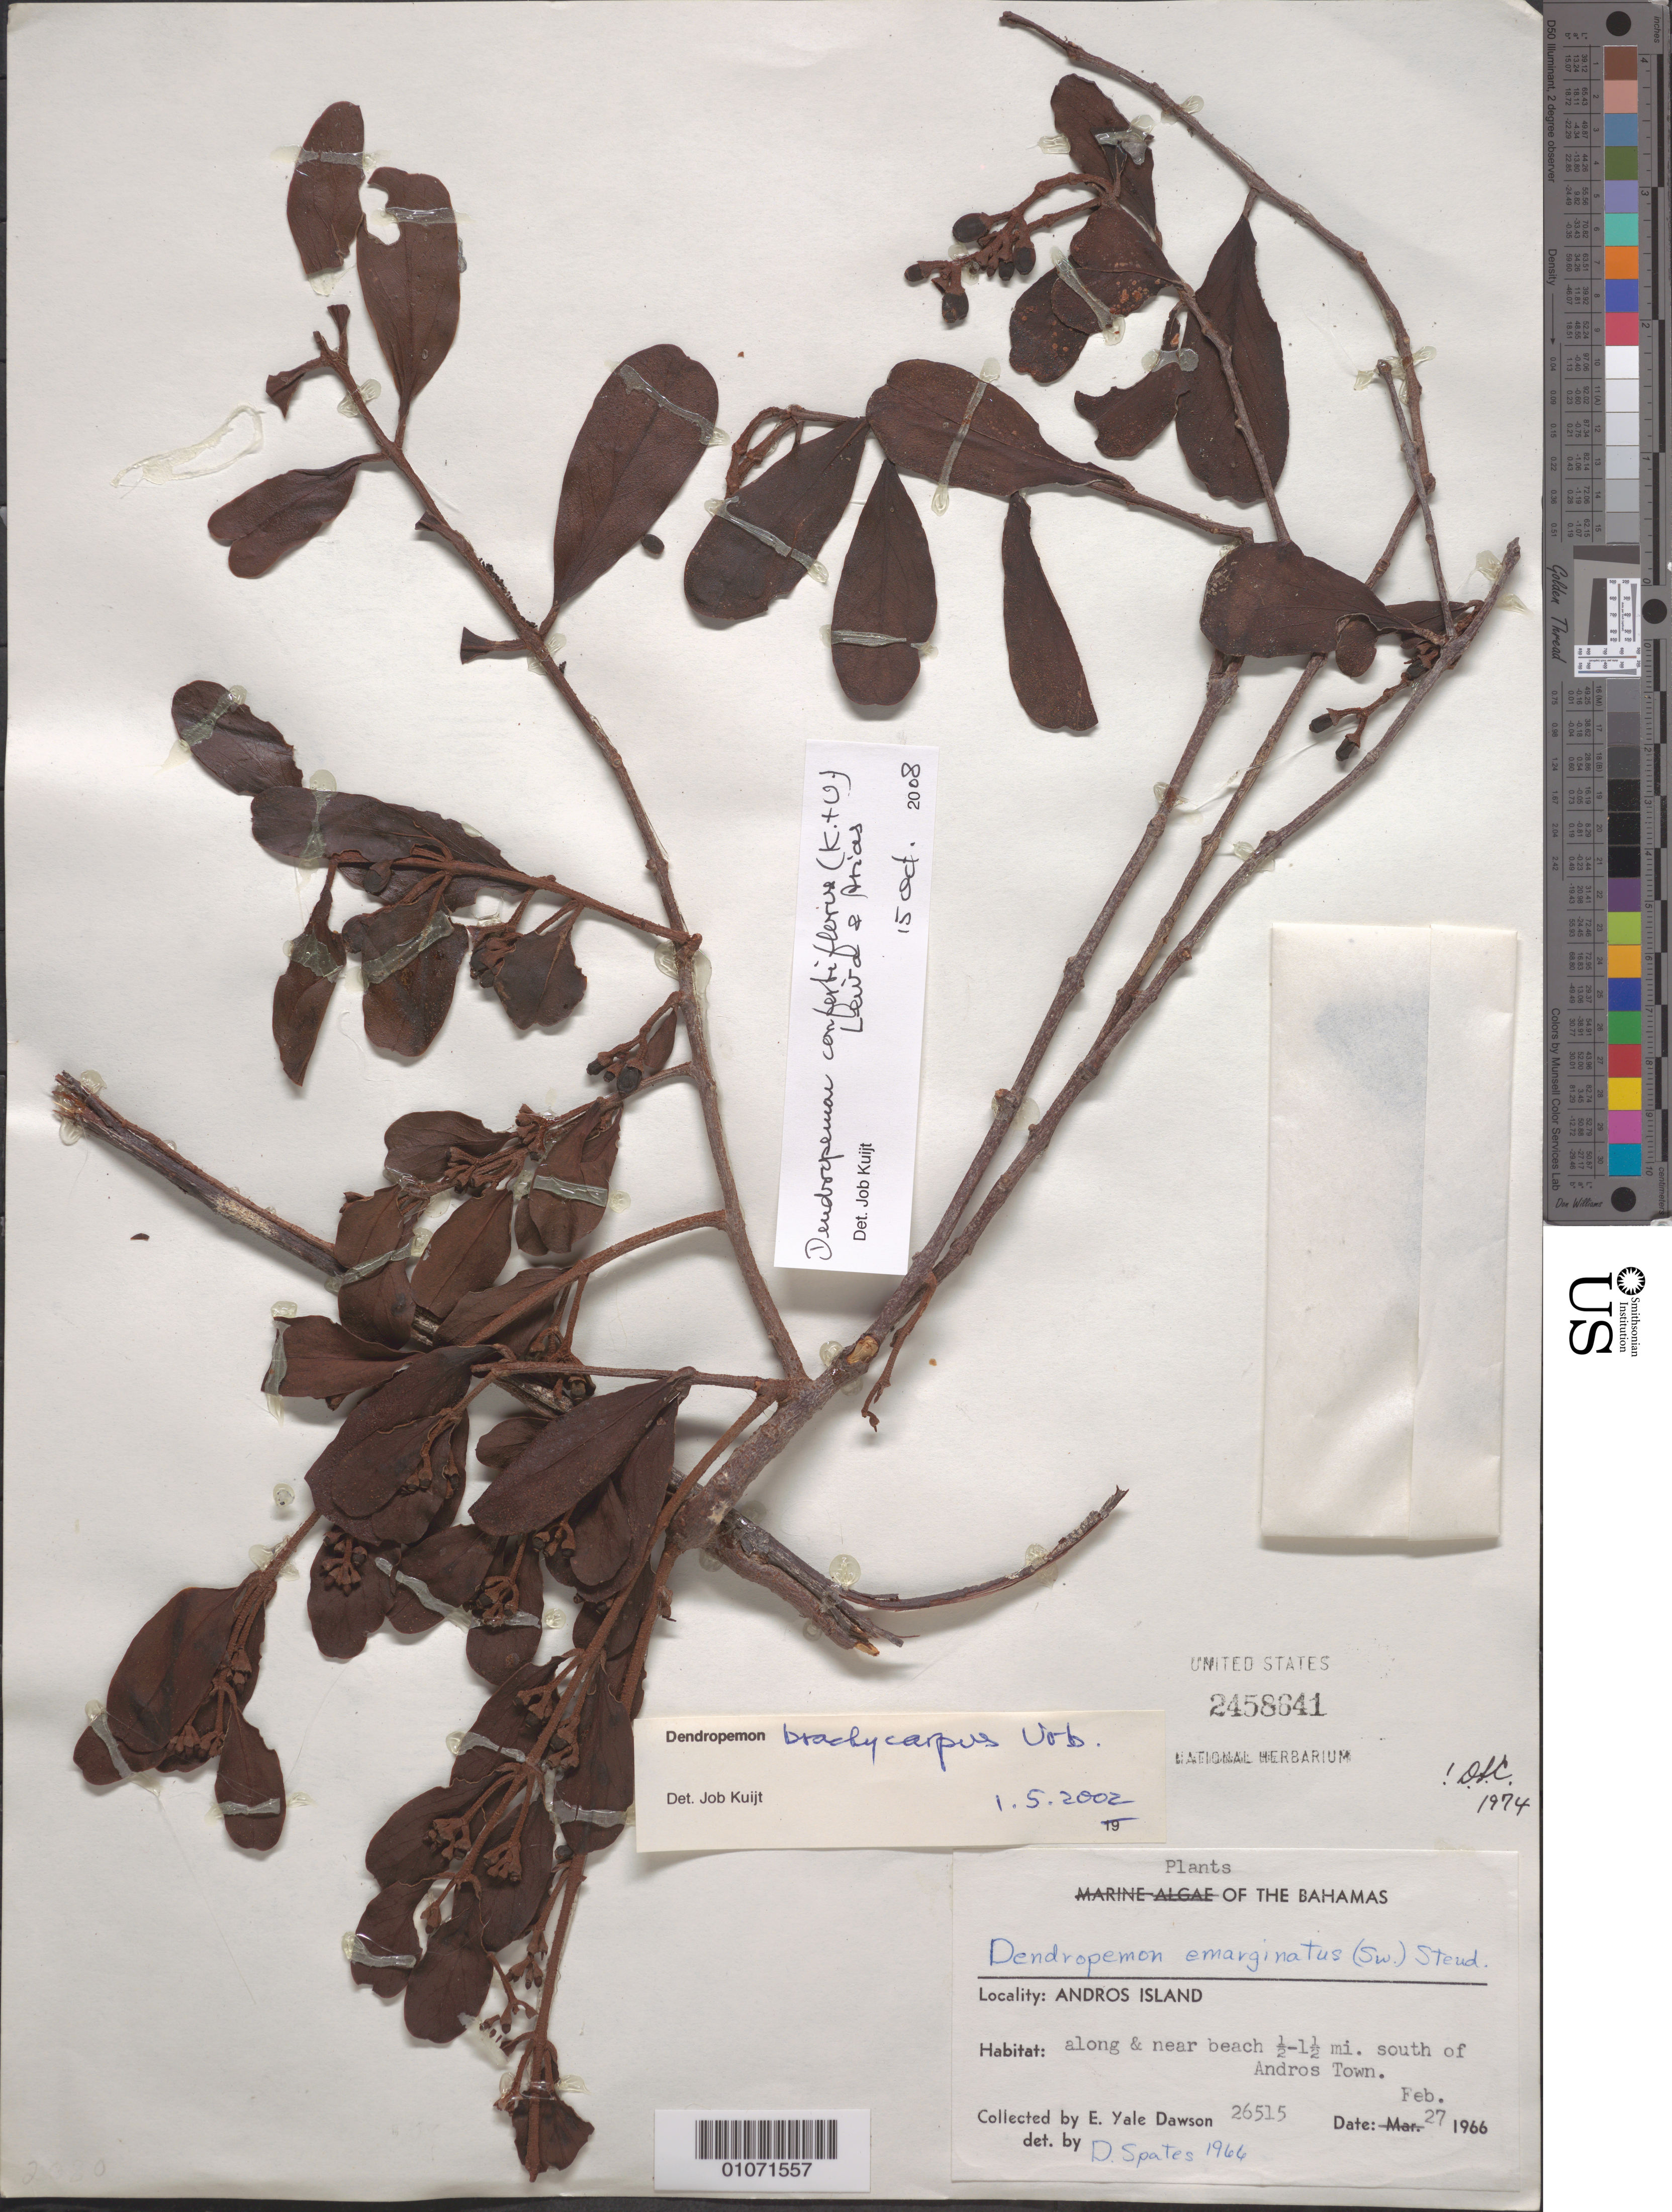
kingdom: Plantae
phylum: Tracheophyta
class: Magnoliopsida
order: Santalales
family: Loranthaceae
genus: Dendropemon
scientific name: Dendropemon confertiflorus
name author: (Krug & Urb.) Leiva & I. Arias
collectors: E. Y. Dawson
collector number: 26515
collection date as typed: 26 Feb 1966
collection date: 1966-02-26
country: Bahamas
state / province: South Andros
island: Andros I.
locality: Along and near beach 0.5-1.5mi. south of Andros Town.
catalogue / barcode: US 2458641